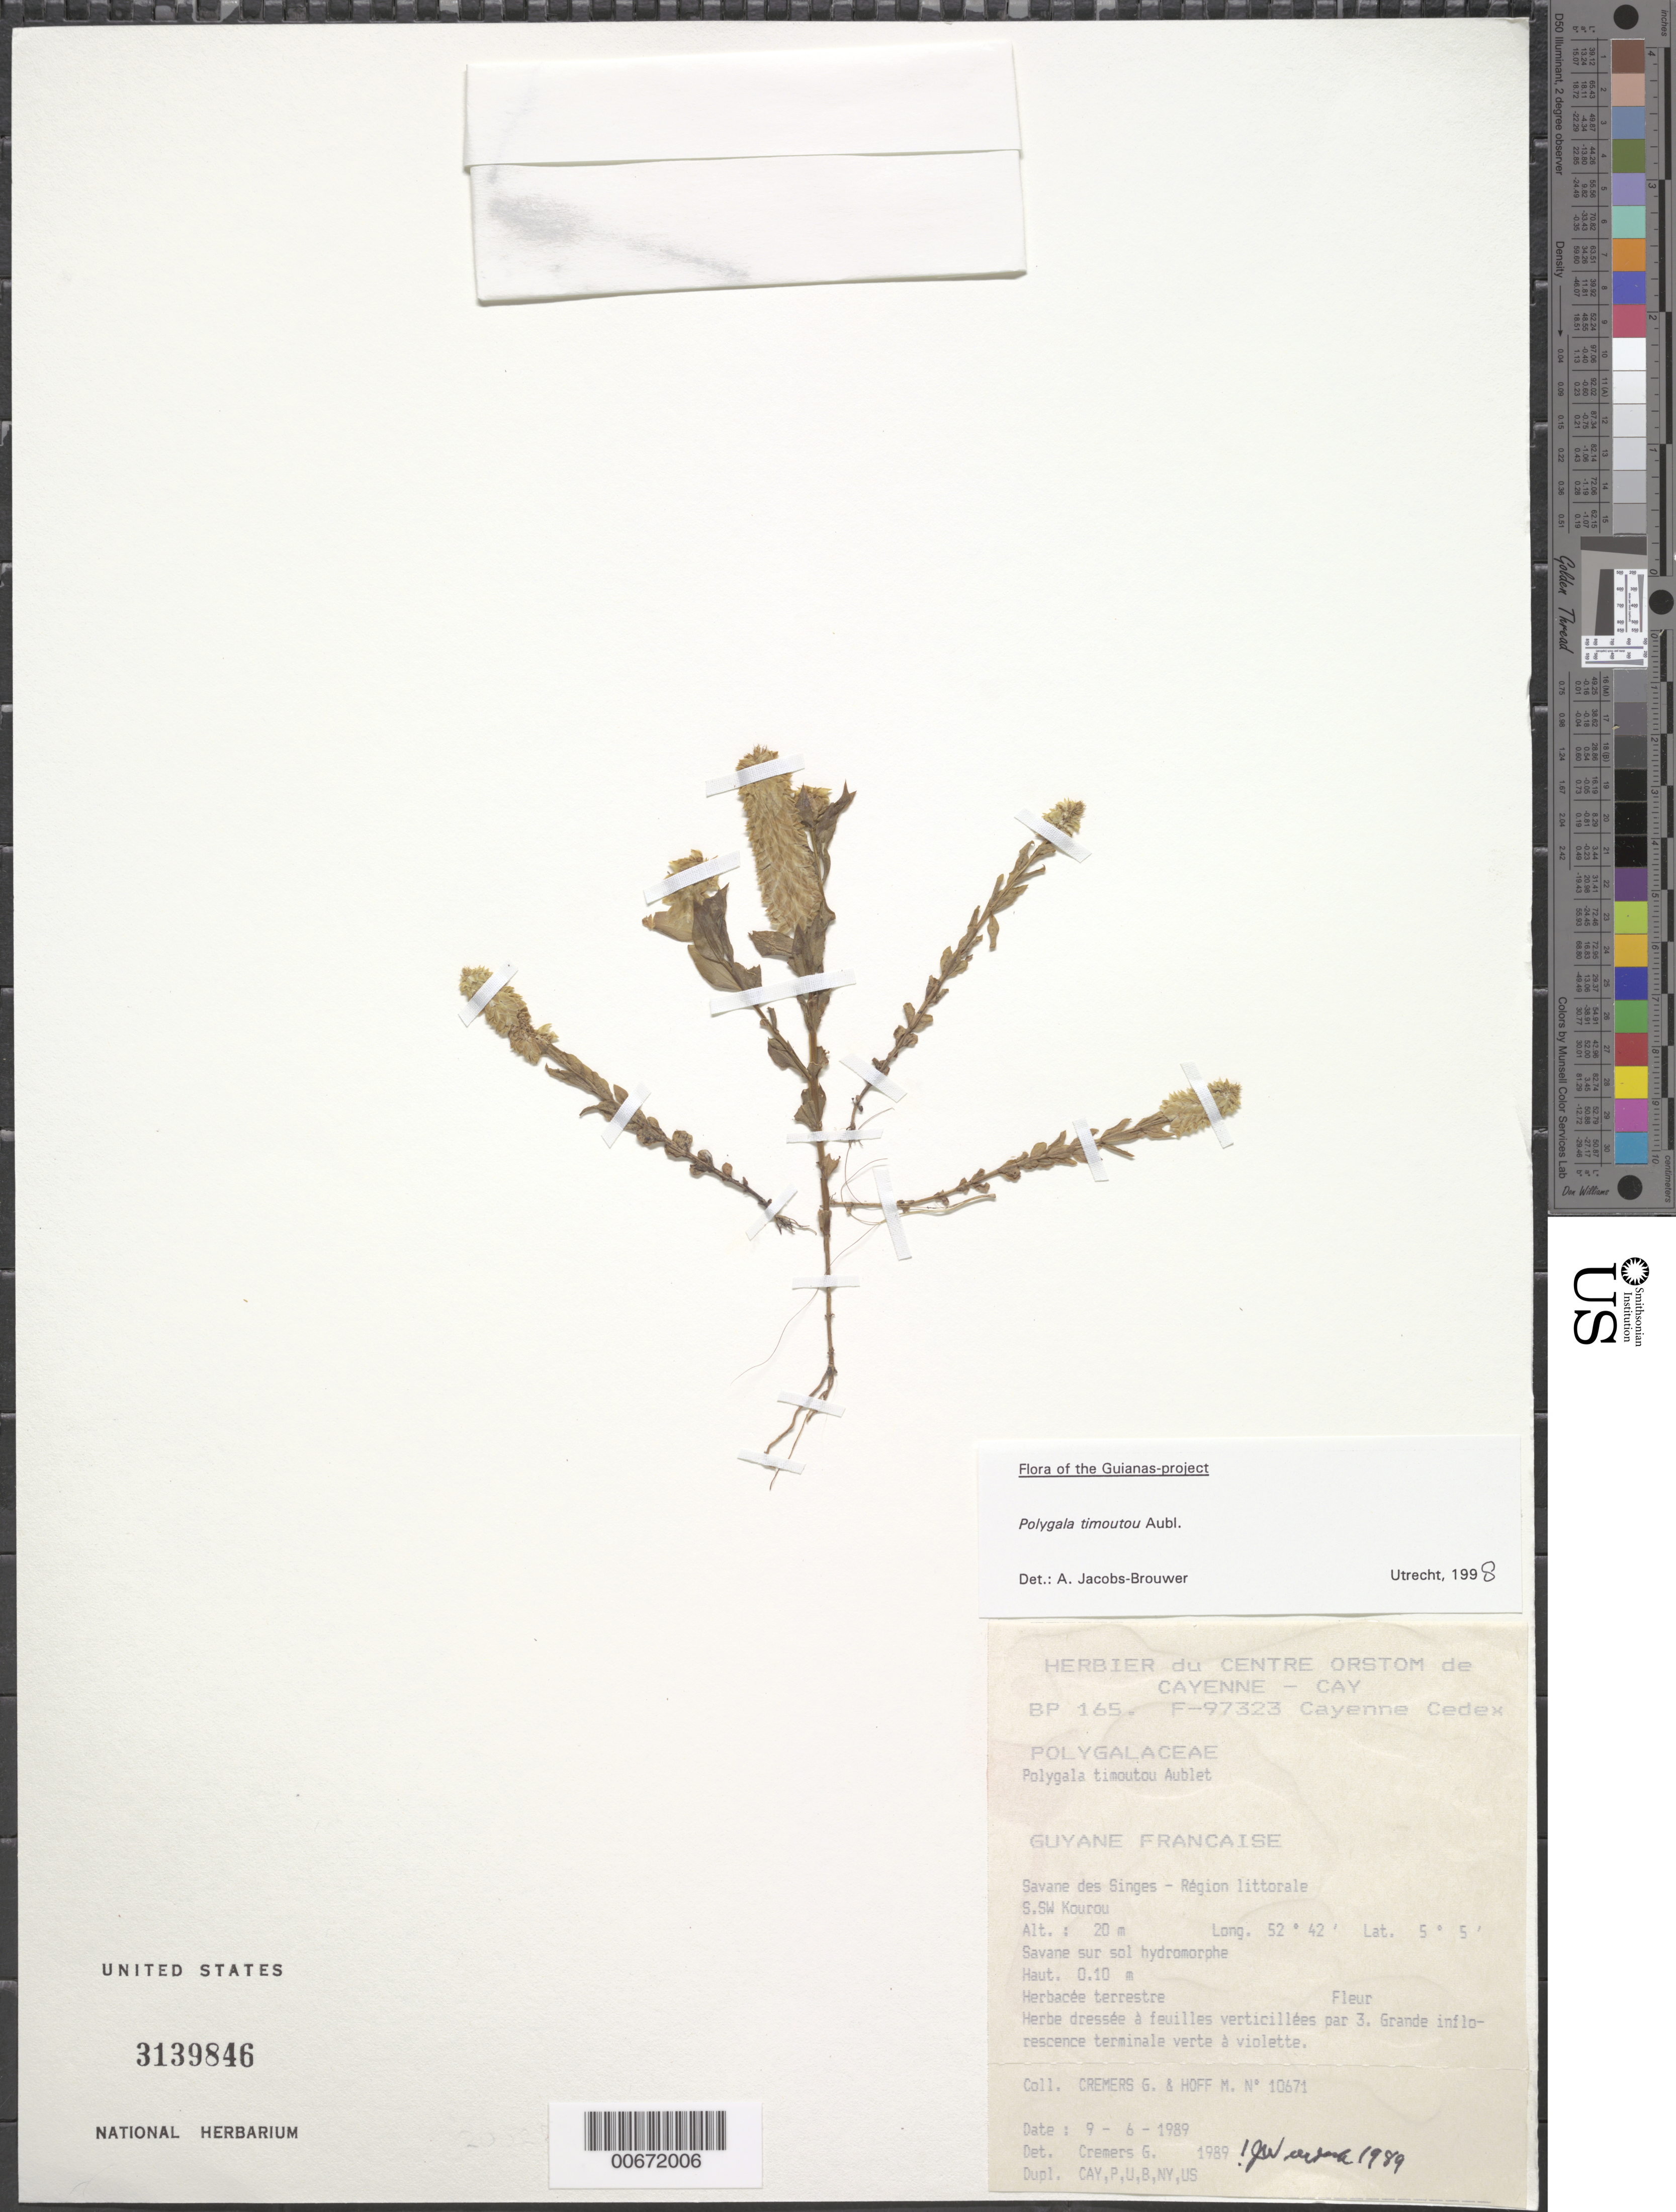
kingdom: Plantae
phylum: Tracheophyta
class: Magnoliopsida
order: Fabales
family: Polygalaceae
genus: Polygala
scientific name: Polygala timoutou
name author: Aubl.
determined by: Jacobs-Brouwer, A.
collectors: G. Cremers & M. Hoff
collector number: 10671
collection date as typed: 9-Jun-89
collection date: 1989-06-09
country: French Guiana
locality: Savane des Singes, SSW Kourou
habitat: Savane sur sol hydromorphe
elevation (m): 20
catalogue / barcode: US 3139846